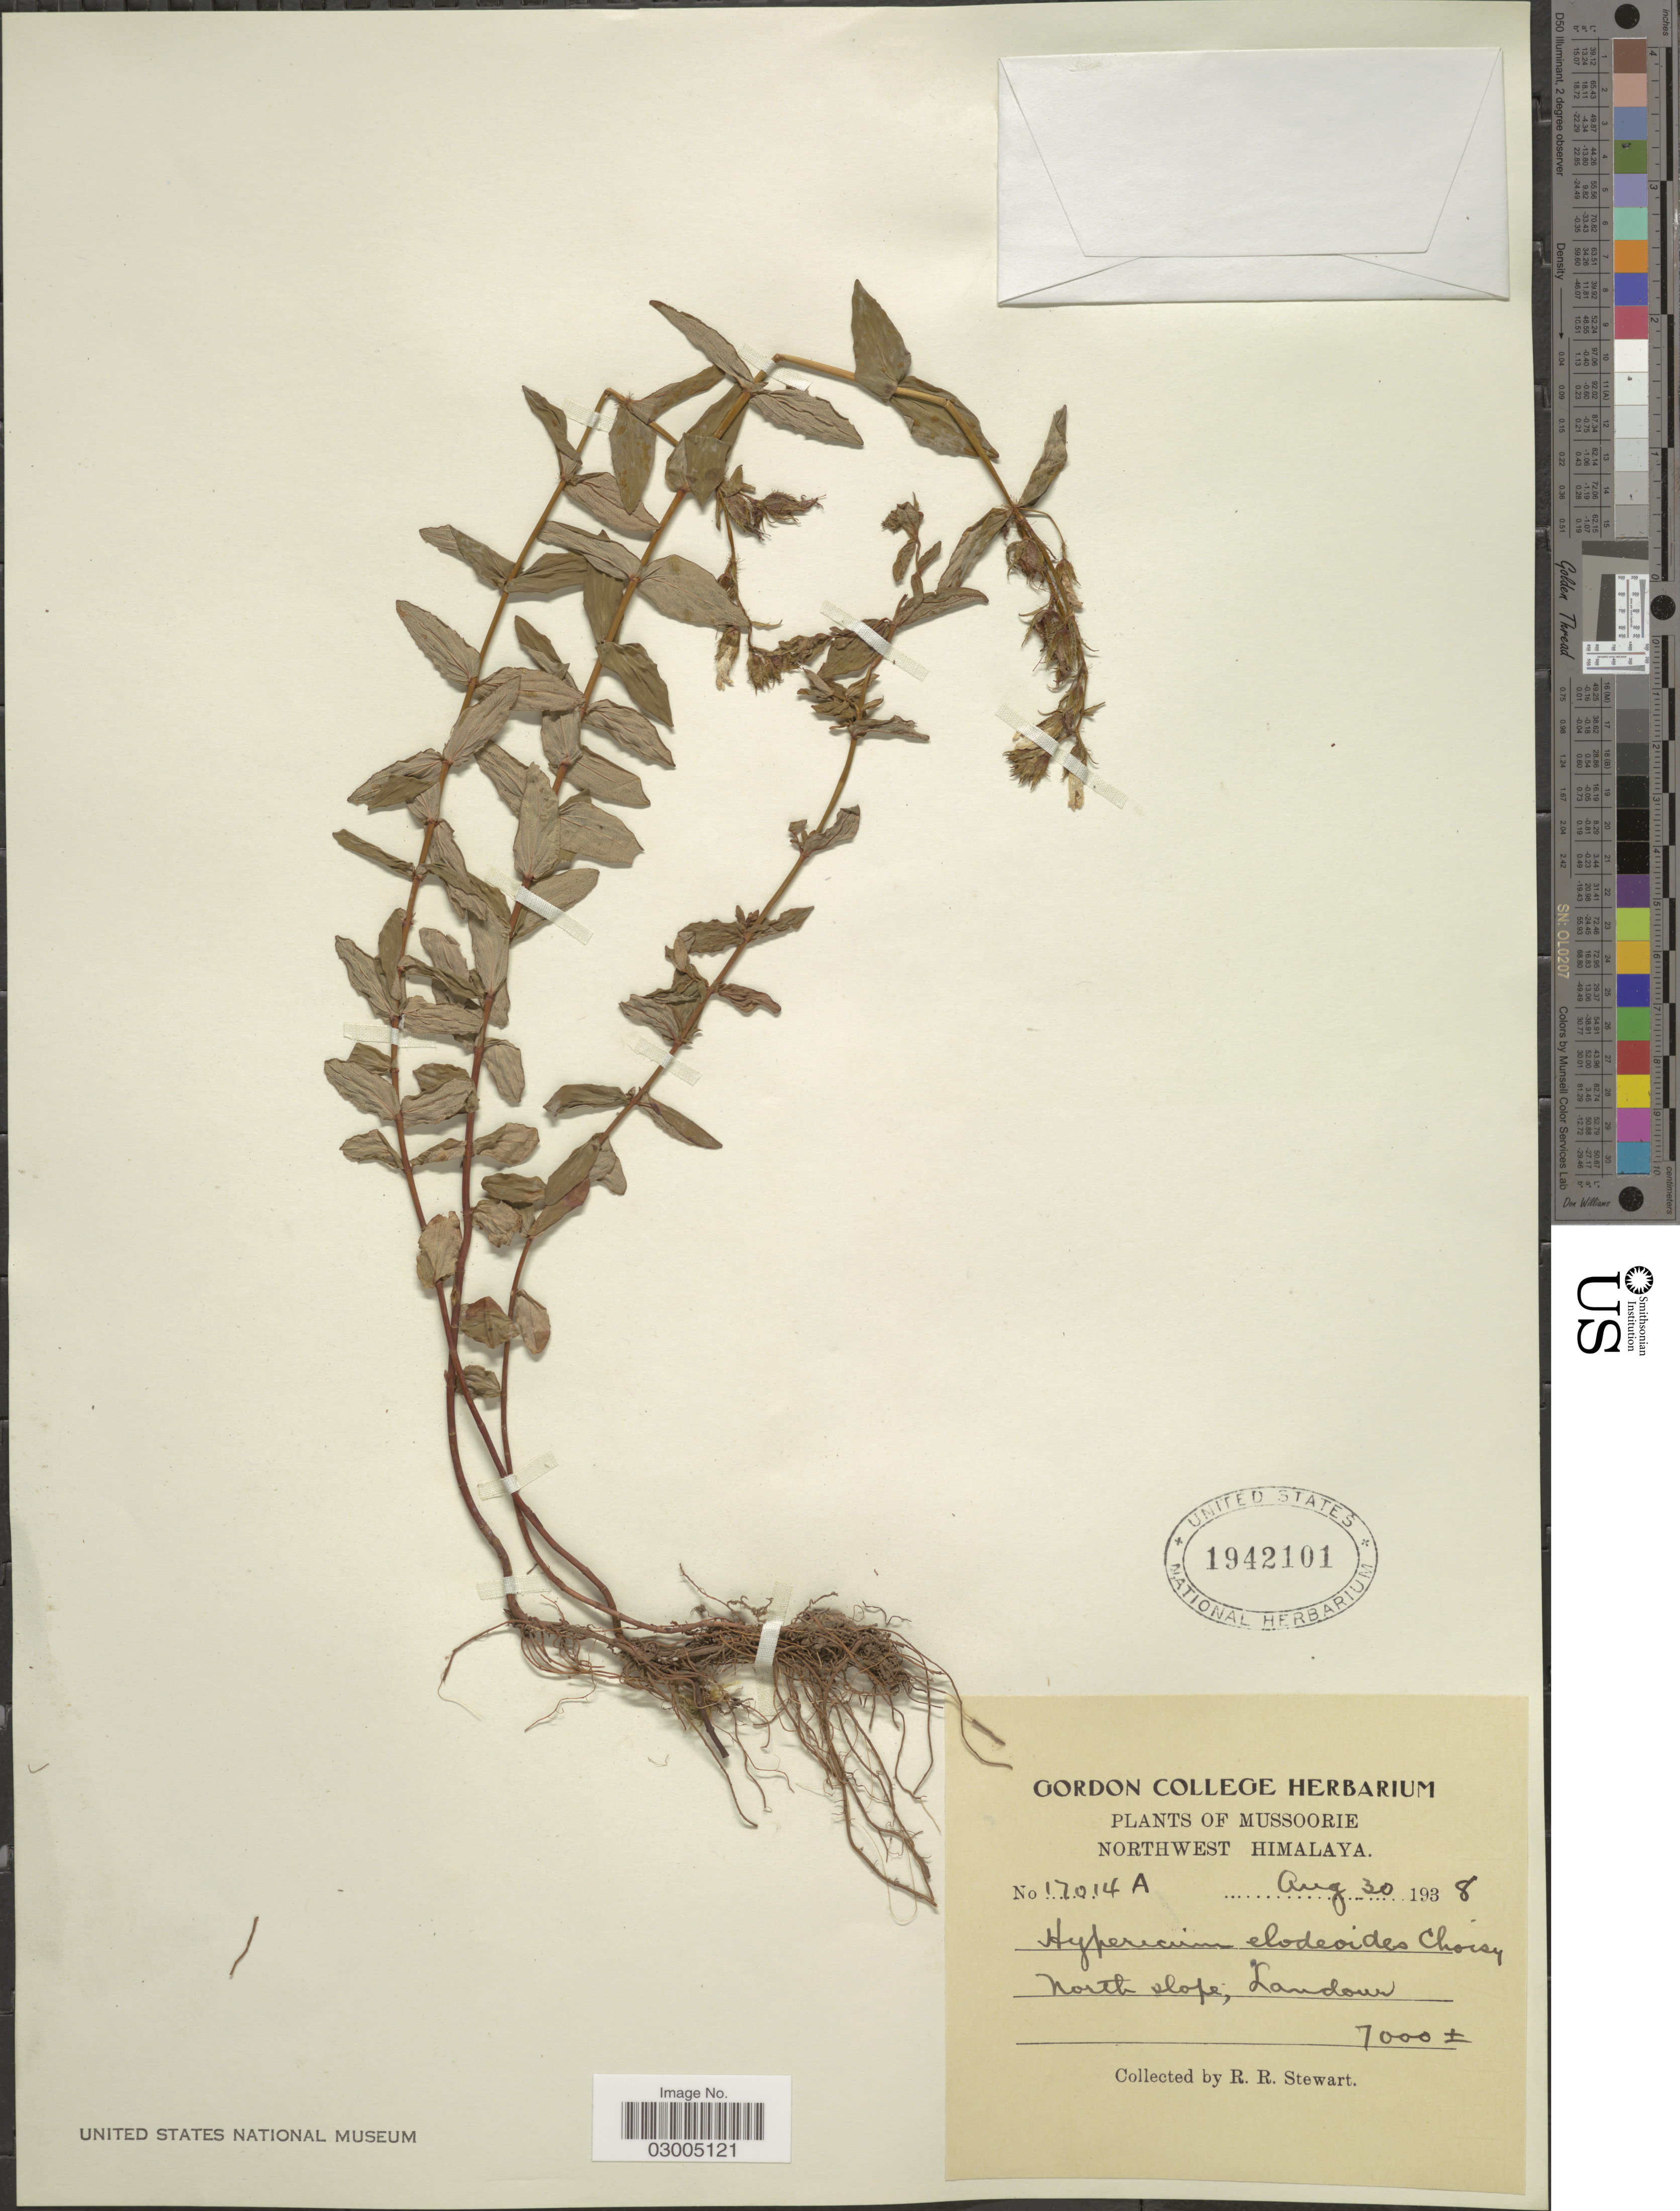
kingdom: Plantae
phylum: Tracheophyta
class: Magnoliopsida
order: Malpighiales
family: Hypericaceae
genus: Hypericum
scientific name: Hypericum elodeoides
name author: Choisy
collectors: R. Stewart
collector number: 17014A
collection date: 1938-08-30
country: India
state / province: Uttarakhand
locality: Mussoorie. Northwest Himalaya. North slope, Landour.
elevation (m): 2134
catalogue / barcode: US 1942101